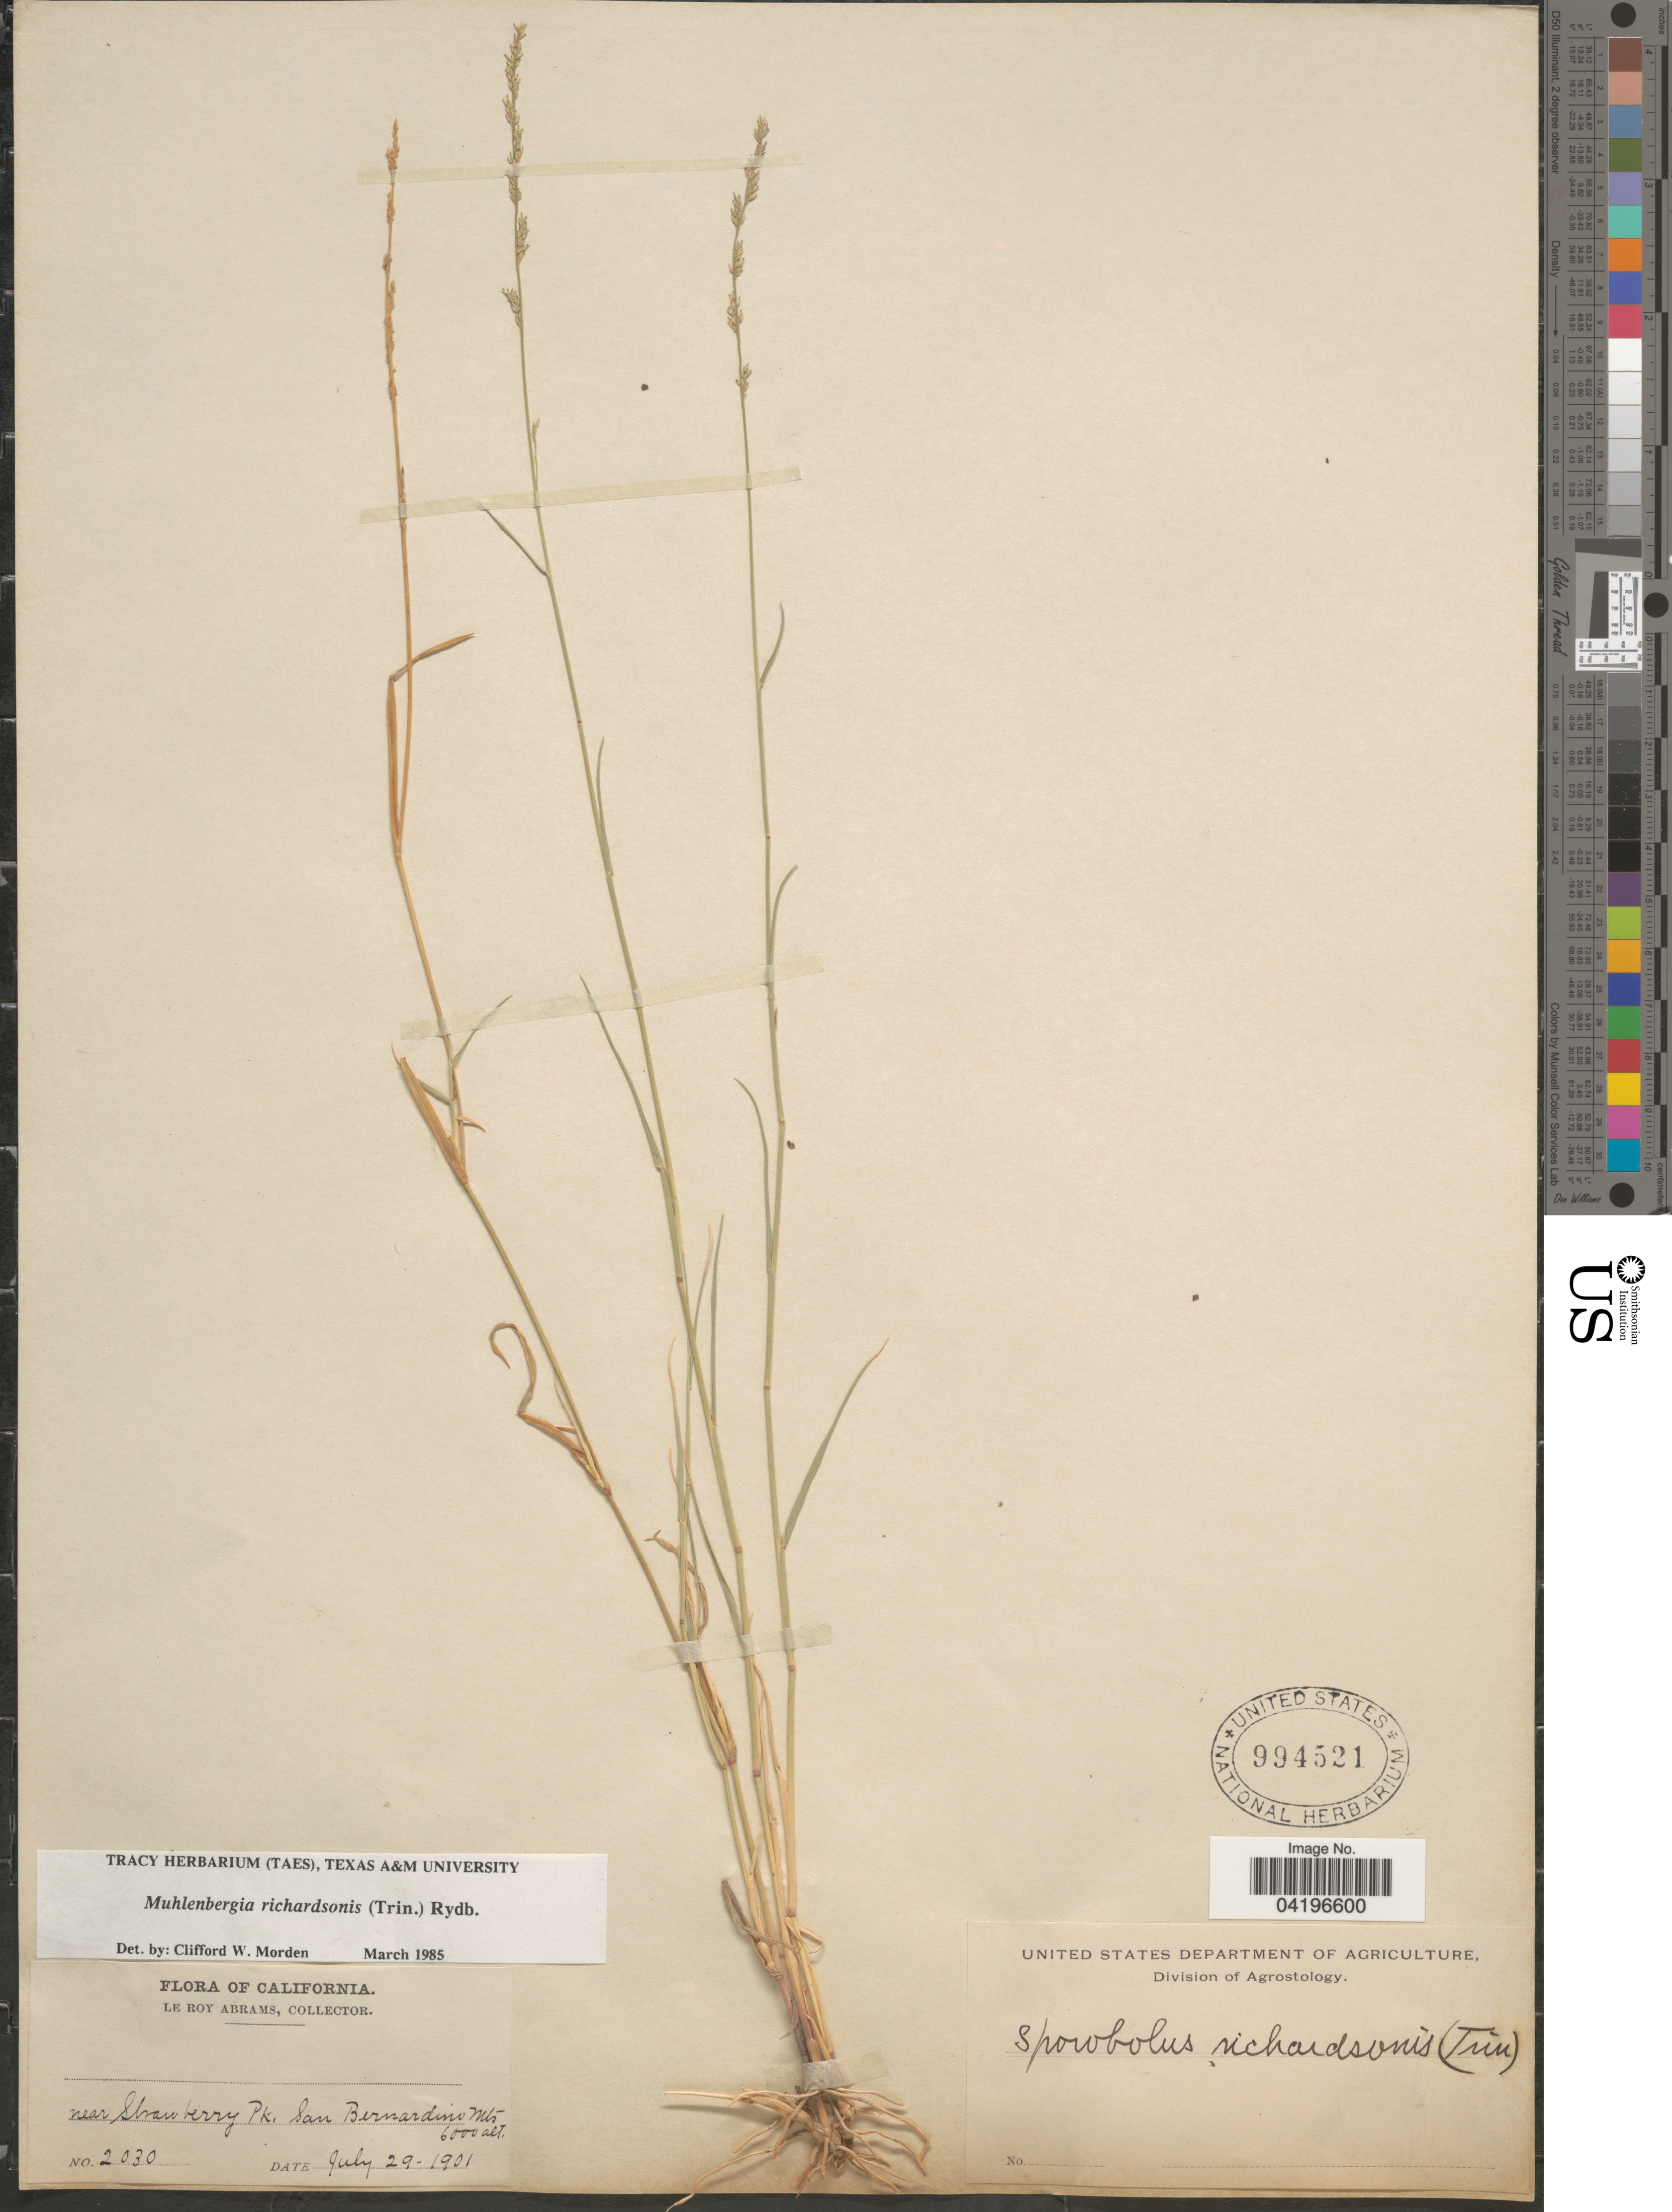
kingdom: Plantae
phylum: Tracheophyta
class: Liliopsida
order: Poales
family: Poaceae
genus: Muhlenbergia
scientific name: Muhlenbergia richardsonis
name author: (Trin.) Rydb.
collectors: L. Abrams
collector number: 2030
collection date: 1901-07-29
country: United States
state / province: California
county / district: San Bernardino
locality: Near Strawberry Pk. San Bernardino Mts.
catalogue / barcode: US 994521